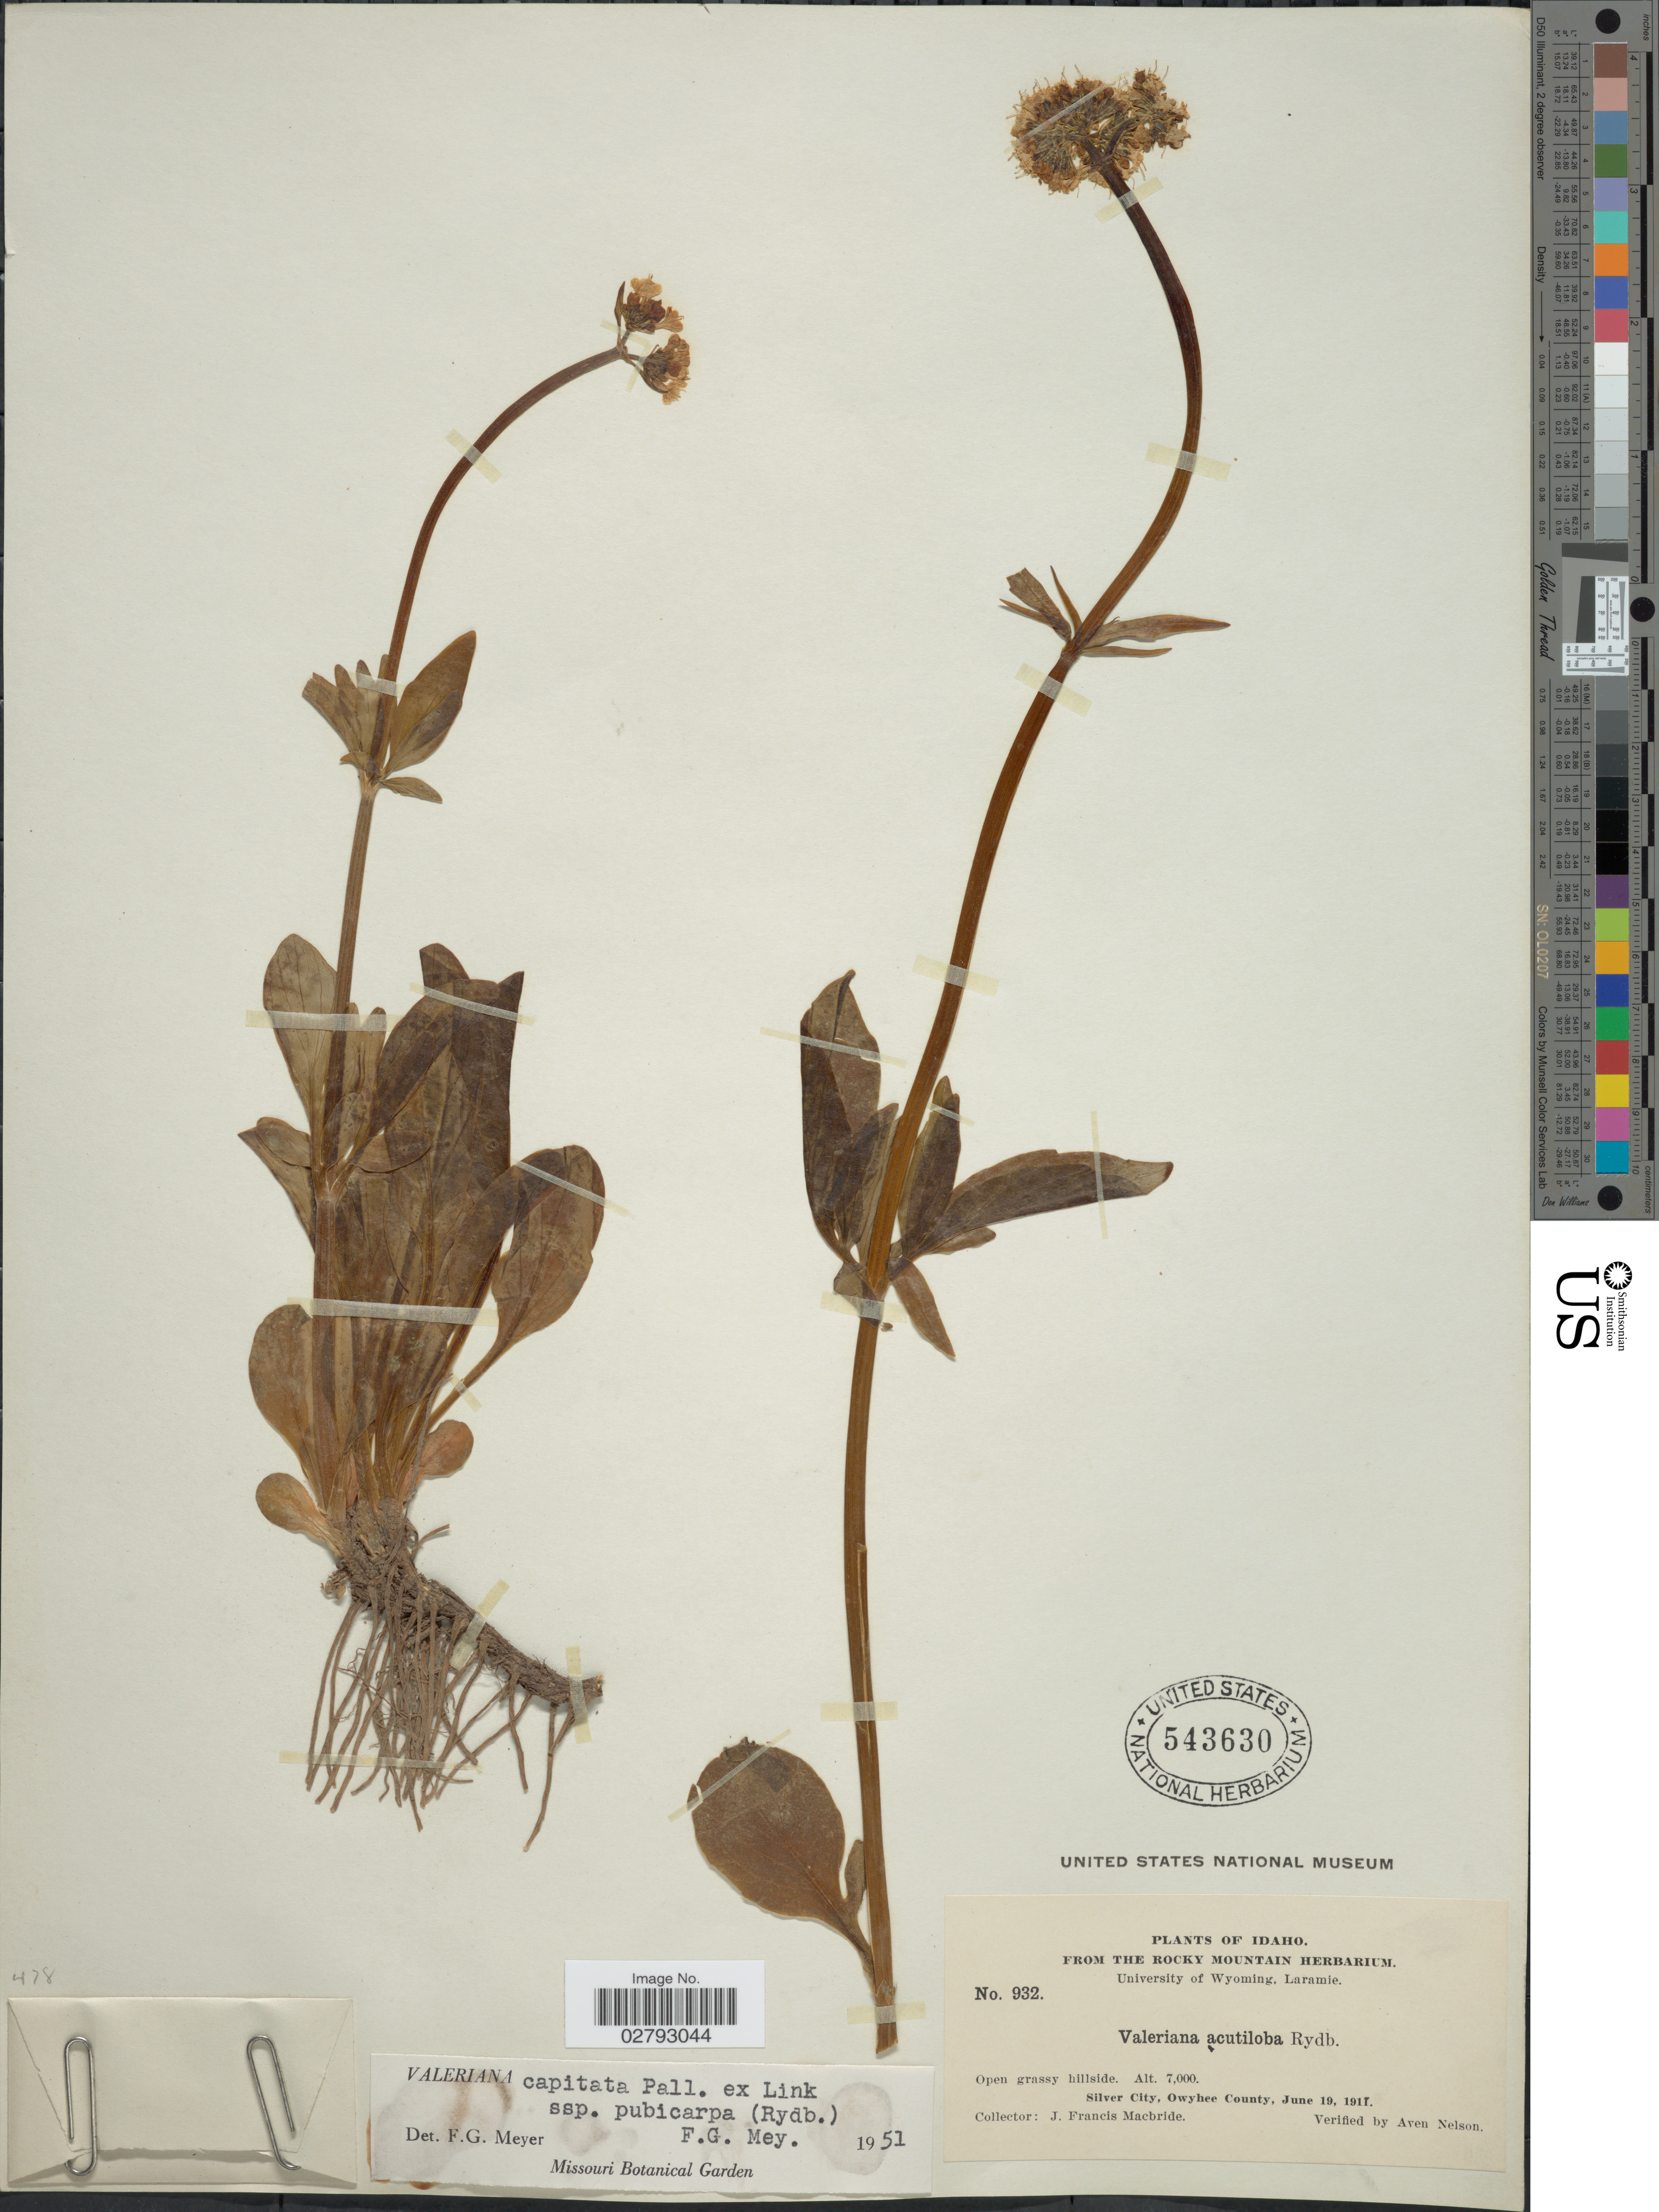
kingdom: Plantae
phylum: Tracheophyta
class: Magnoliopsida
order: Dipsacales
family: Caprifoliaceae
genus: Valeriana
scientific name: Valeriana capitata subsp. pubicarpa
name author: (Rydb.) F.G. Mey.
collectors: J. F. Macbride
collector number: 932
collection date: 1911-06-19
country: United States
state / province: Idaho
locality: Silver City, Owyhee County.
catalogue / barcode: US 543630